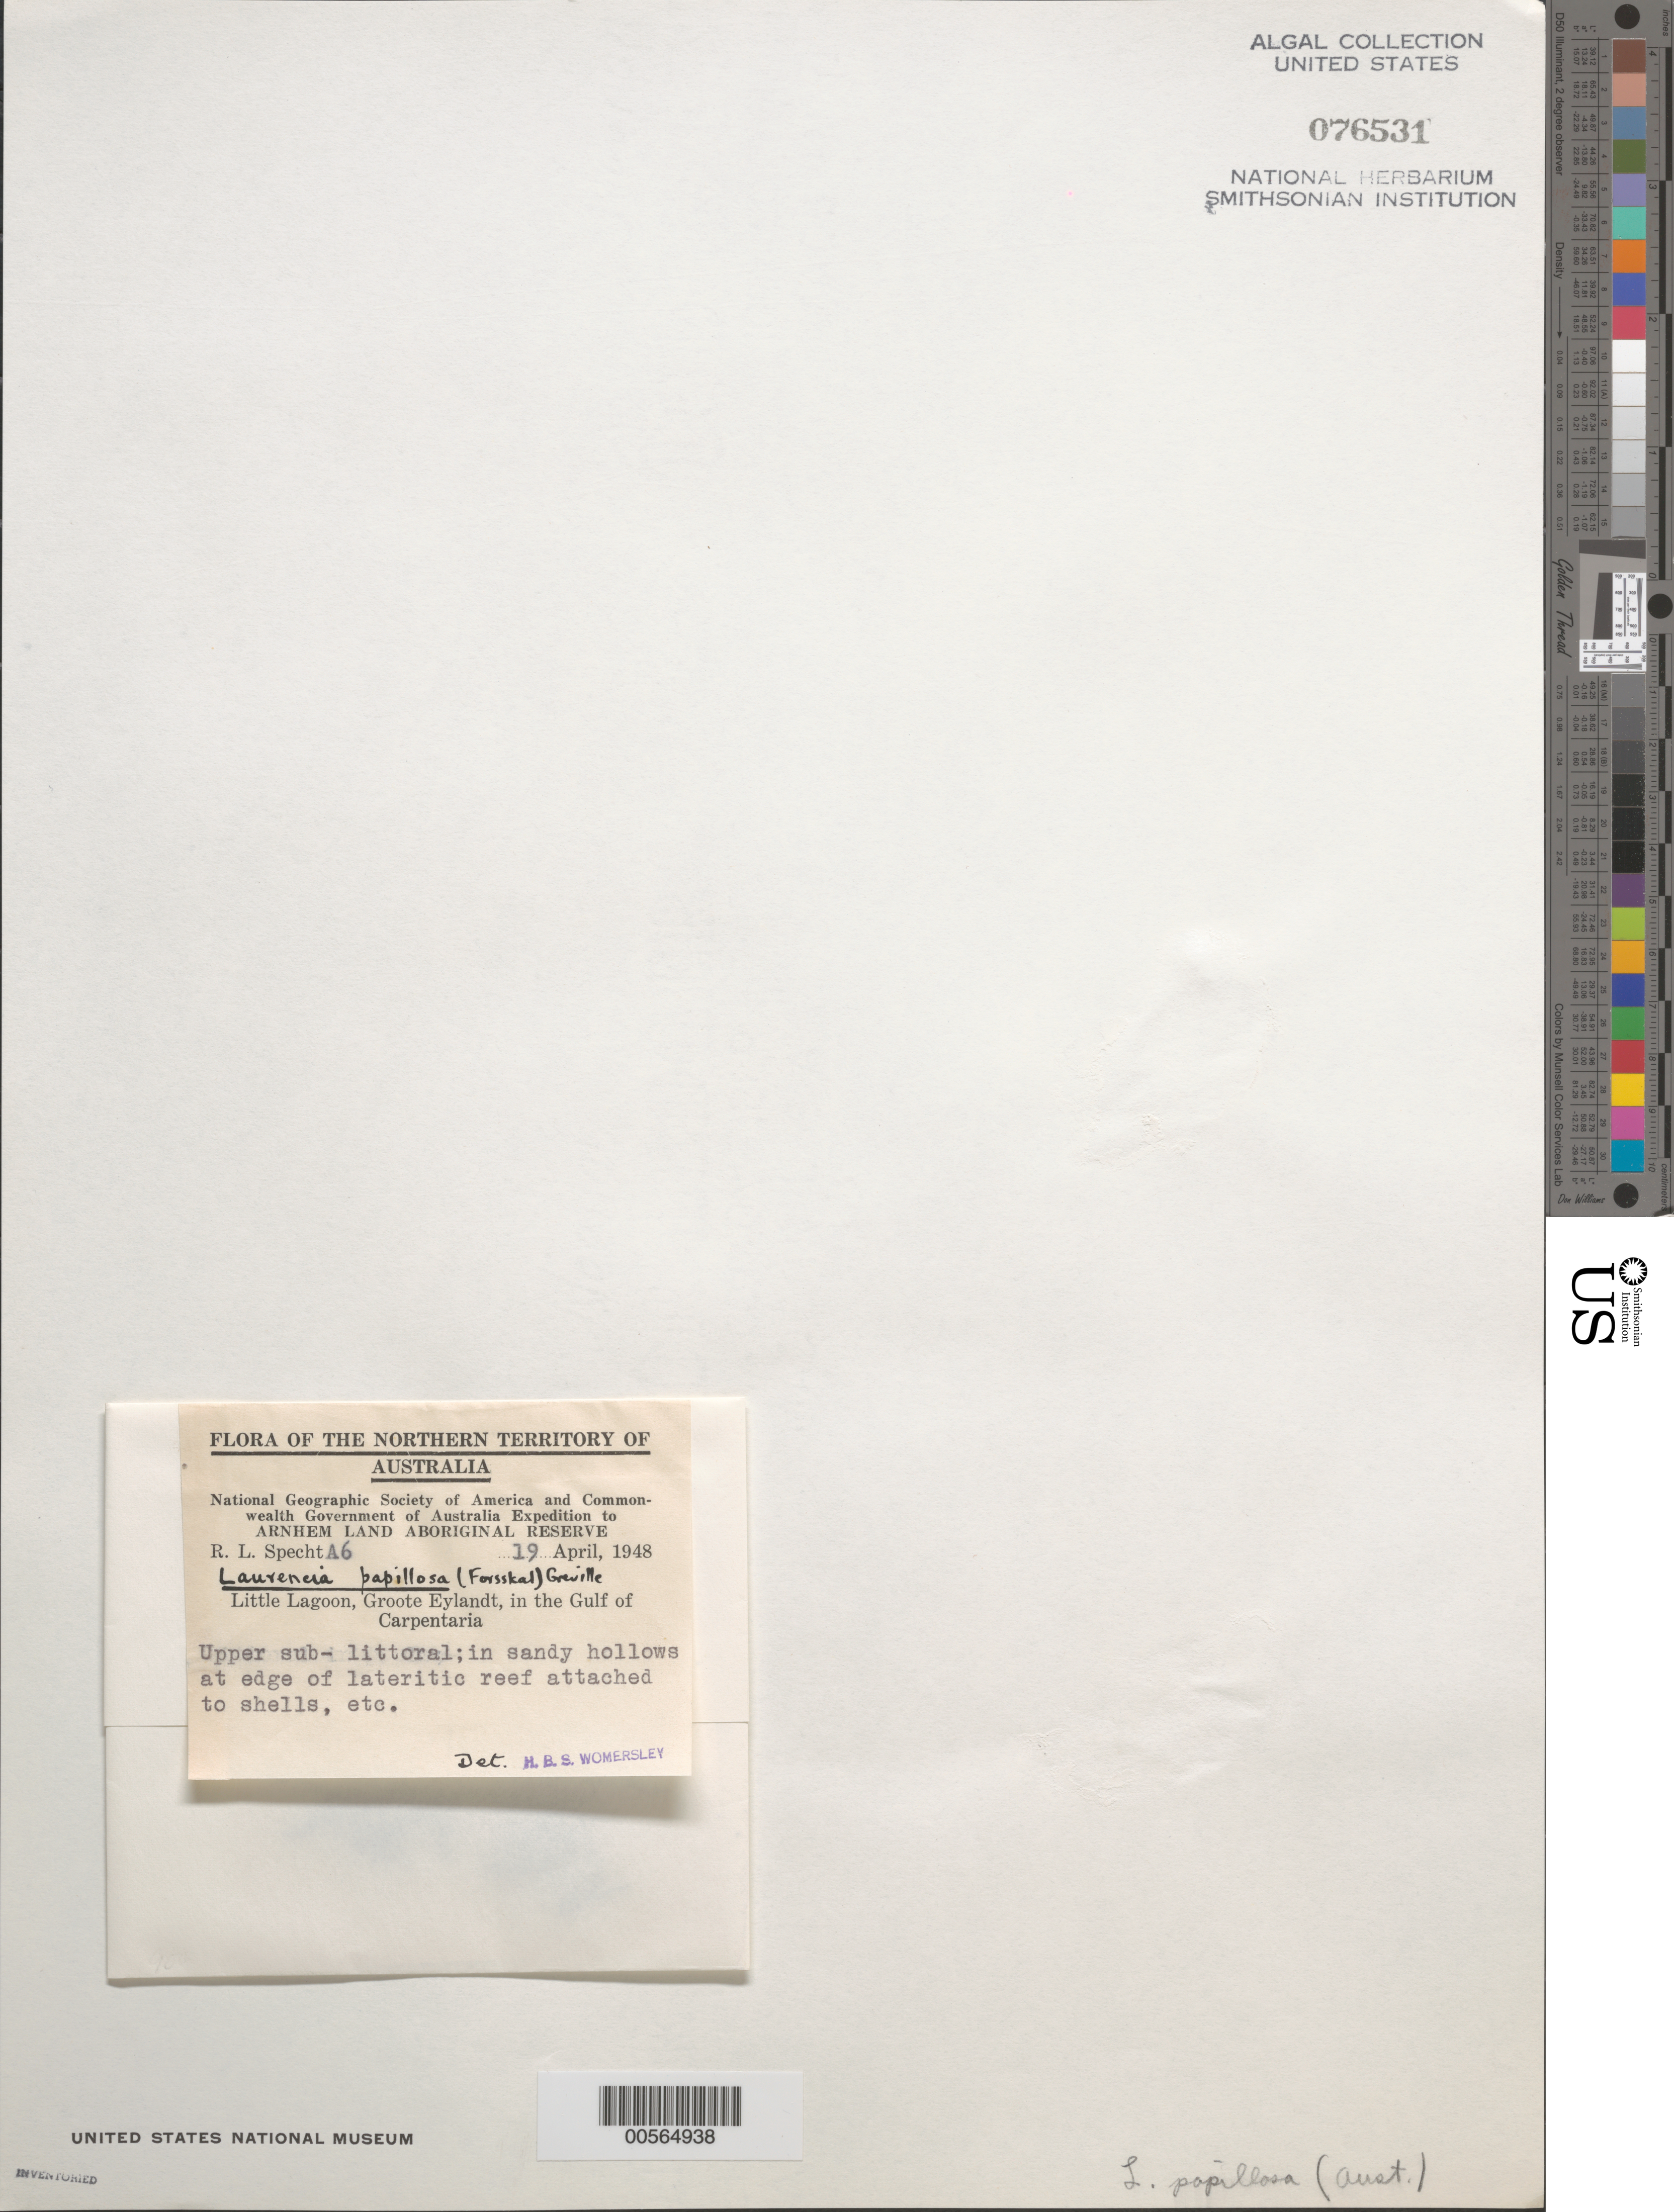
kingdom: Plantae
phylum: Rhodophyta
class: Florideophyceae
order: Ceramiales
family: Rhodomelaceae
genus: Palisada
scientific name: Palisada perforata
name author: (Bory) K.W. Nam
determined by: Algae name updating Project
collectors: R. L. Specht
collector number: A6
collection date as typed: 19 Apr 1948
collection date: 1948-04-19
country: Australia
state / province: Northern Territory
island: Groote Eylandt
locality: Little Lagoon, Gulf of Carpentaria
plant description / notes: National Geographic Society of America and Commonwealth Government of Australia Expedition to Arnhem Land Aboriginal Reserve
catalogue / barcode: US 76531